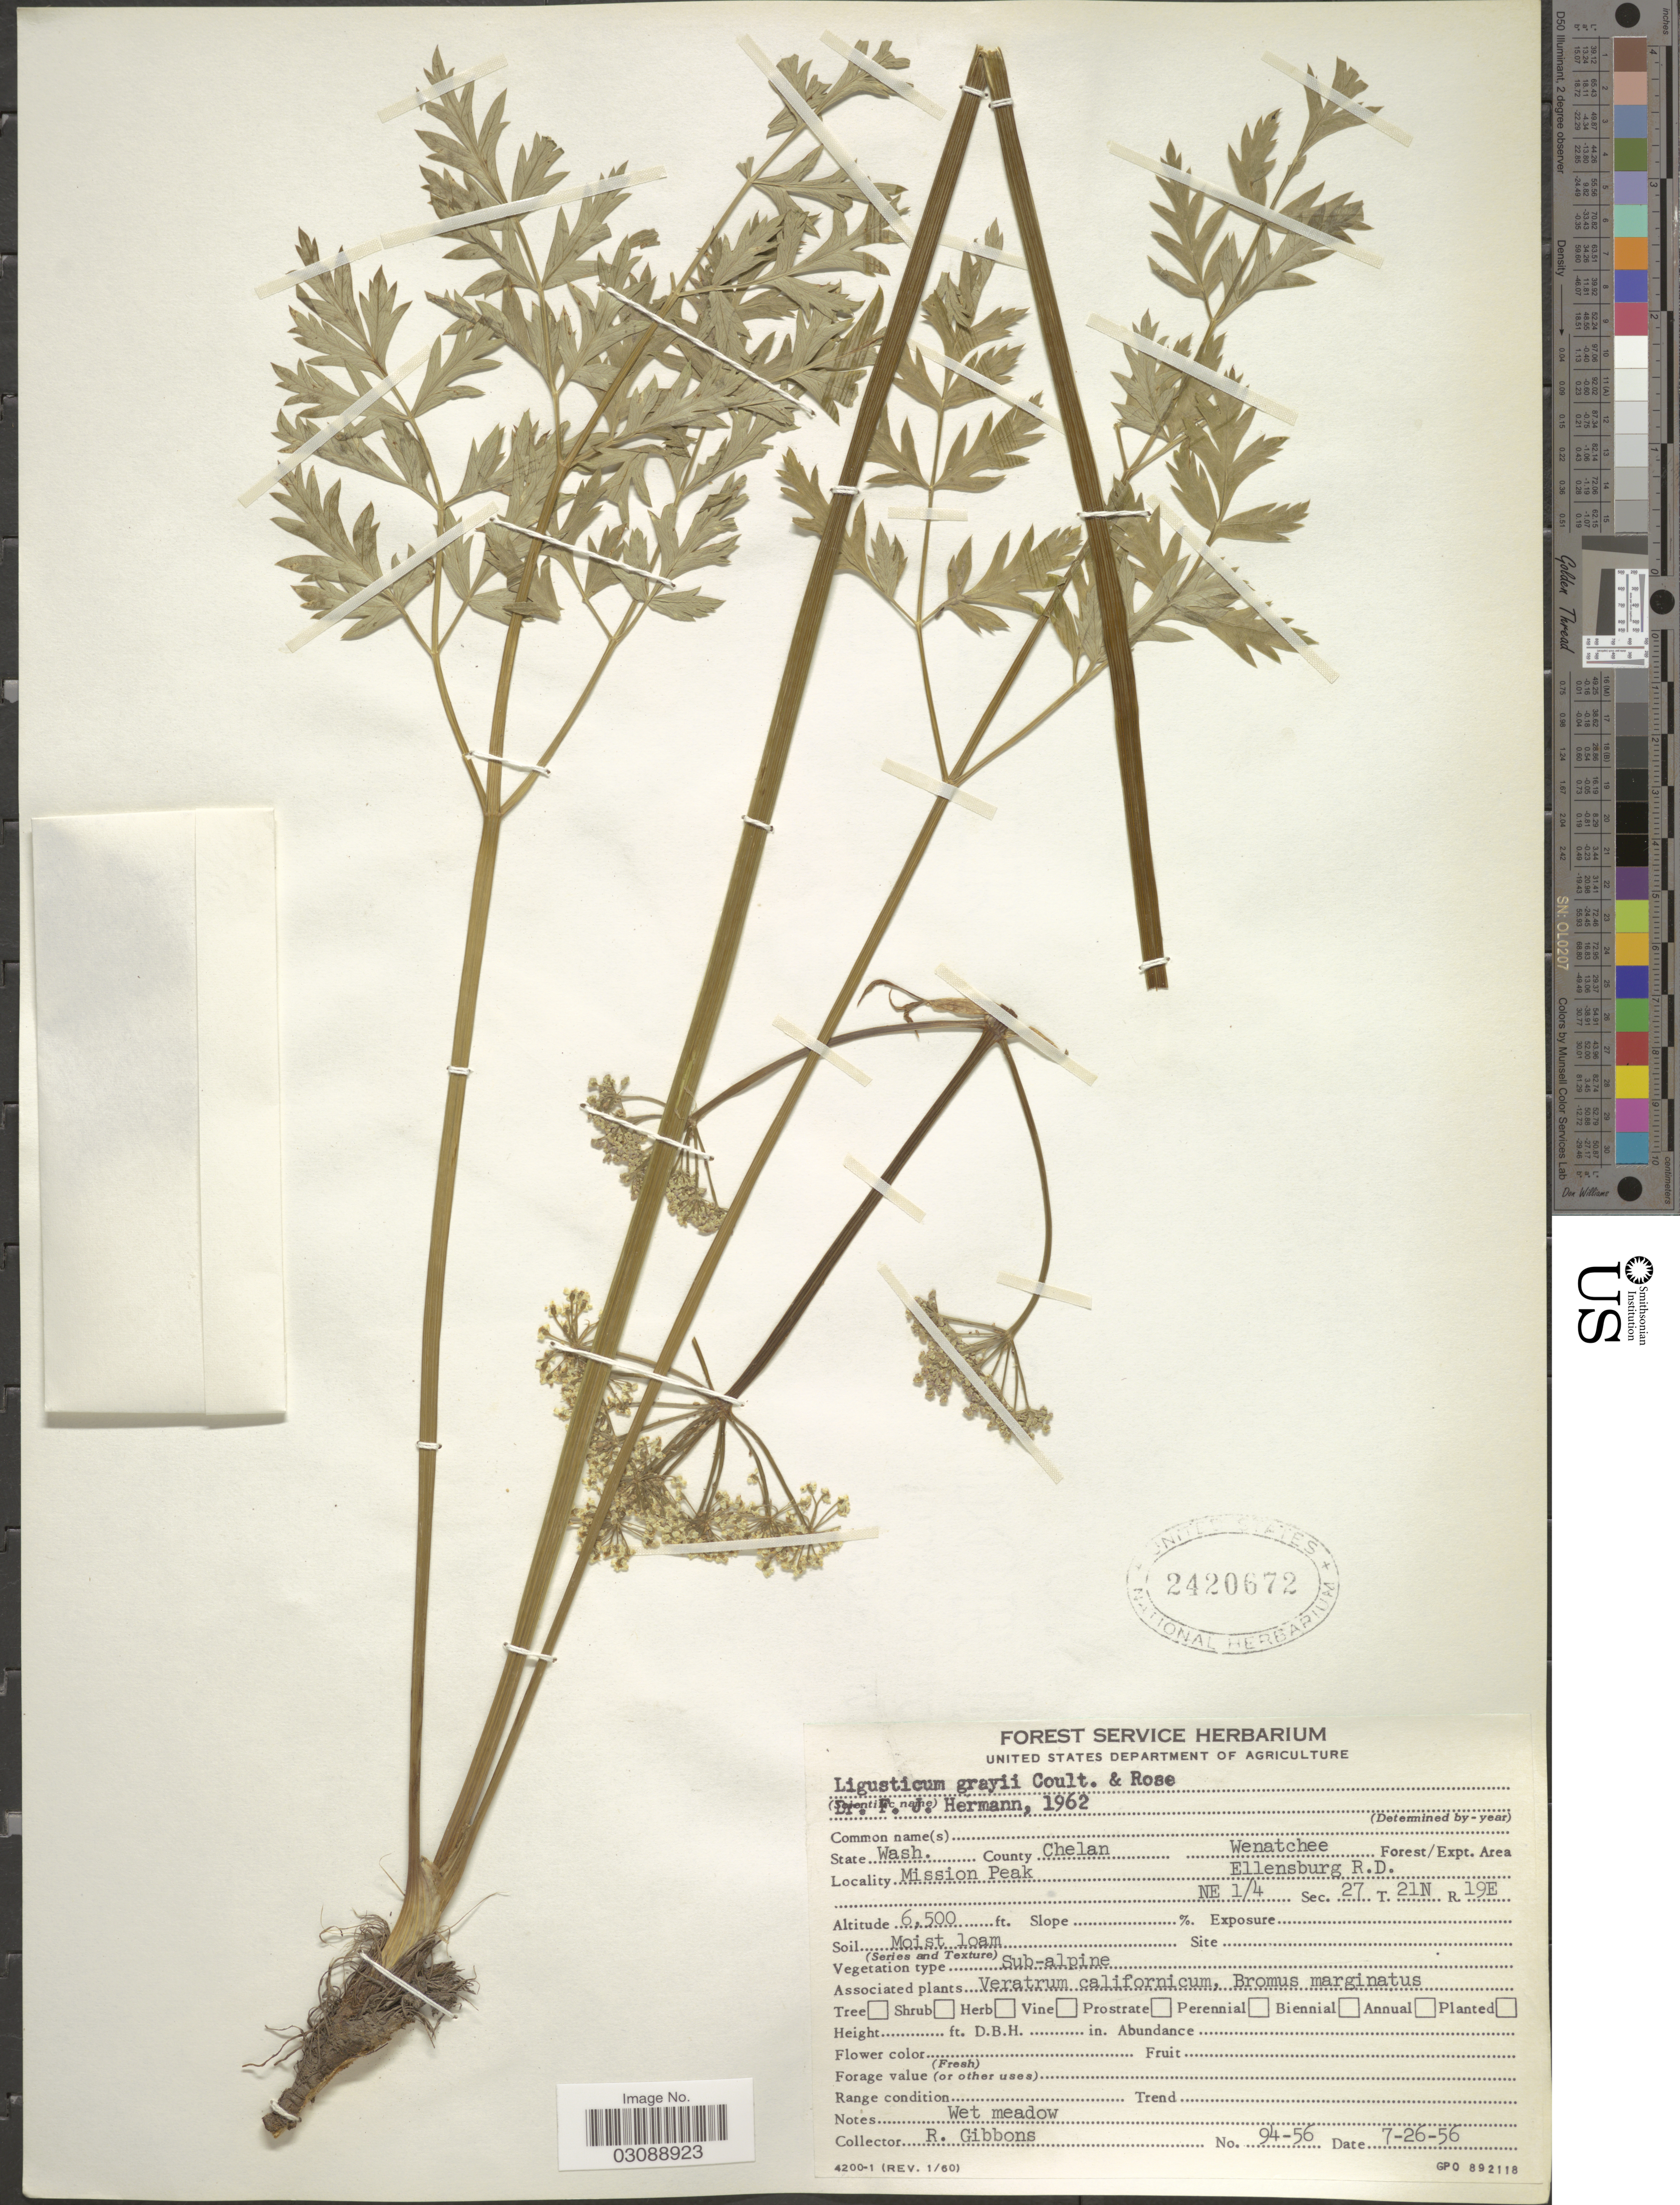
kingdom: Plantae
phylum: Tracheophyta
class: Magnoliopsida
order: Apiales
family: Apiaceae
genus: Ligusticum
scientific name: Ligusticum grayi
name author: J.M. Coult. & Rose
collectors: R. Gibbons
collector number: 94-56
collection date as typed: Transcribed d/m/y: 26/7/56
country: United States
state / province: Washington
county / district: Chelan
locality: County Chelan Wenatchee Forest/ Exp. Area. Mission Peak, Ellensburg R.D. NE ¼ Sec. 27 T. 21N, R.19E.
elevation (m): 1981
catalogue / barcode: US 2420672